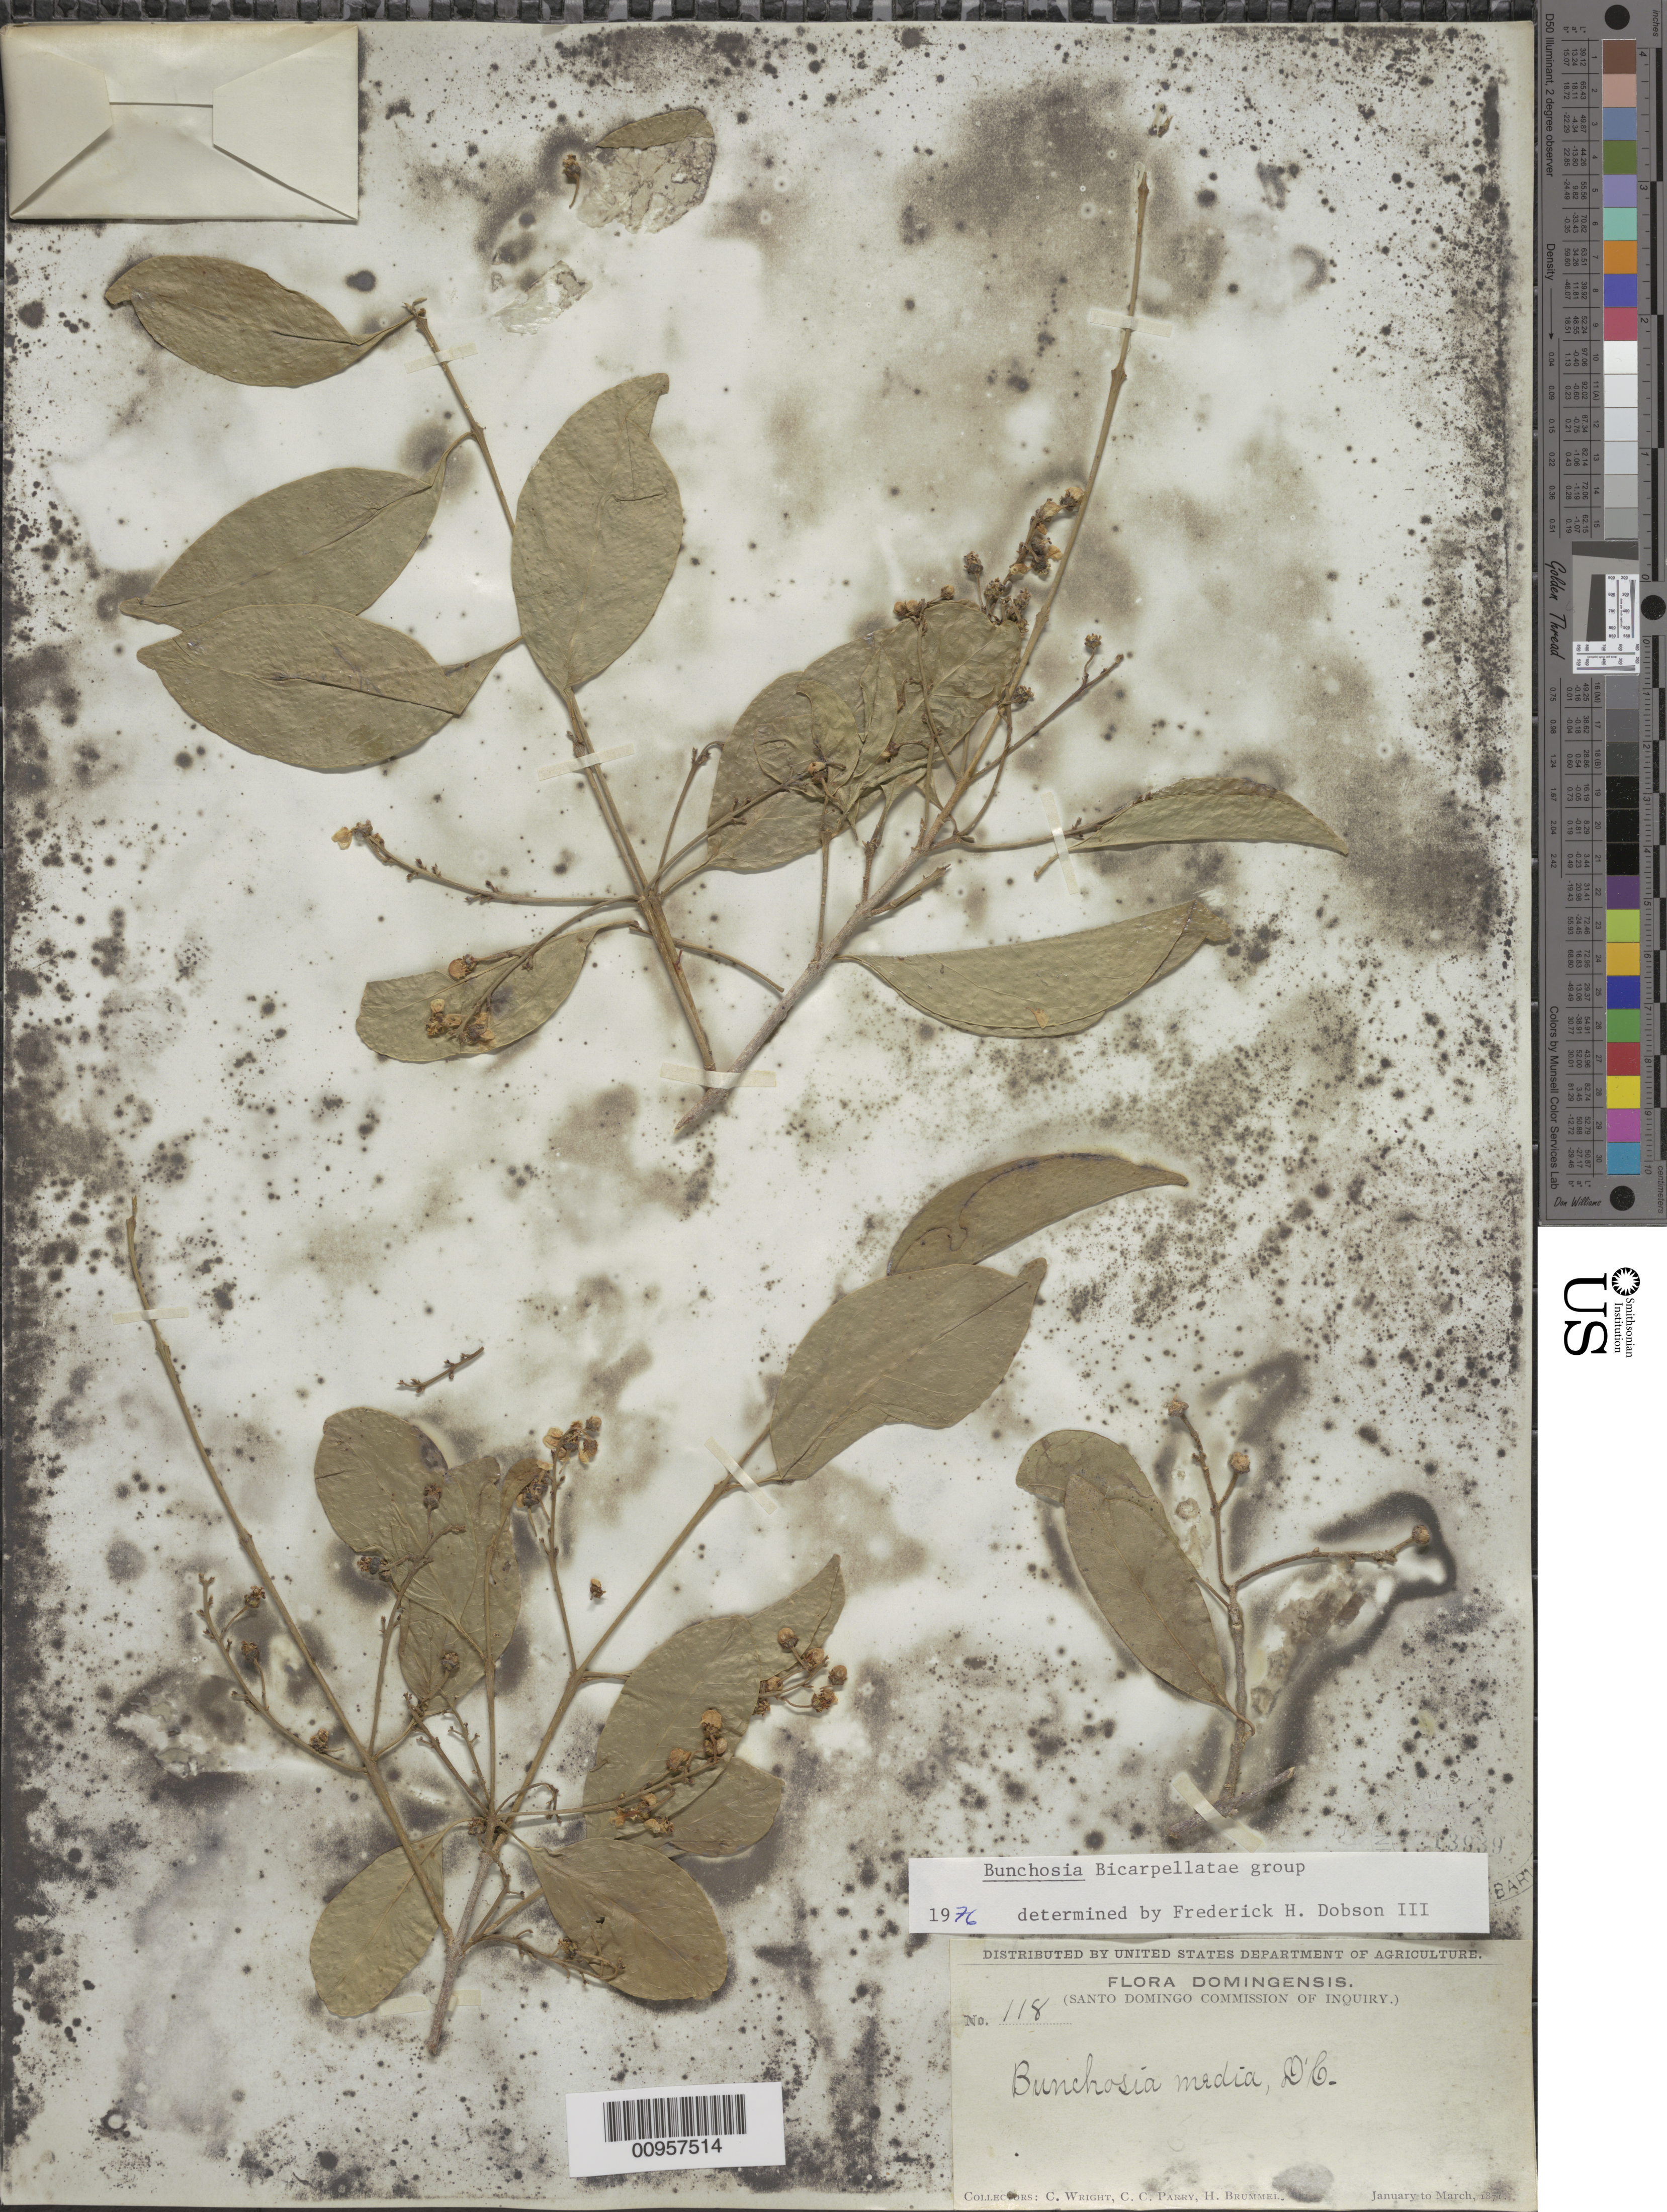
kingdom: Plantae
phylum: Tracheophyta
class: Magnoliopsida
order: Malpighiales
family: Malpighiaceae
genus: Bunchosia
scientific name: Bunchosia glandulosa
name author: (Cav.) DC.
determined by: Dobson, Frederick H.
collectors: C. Wright, C. C. Parry & H. Brummel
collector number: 118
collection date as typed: Jan 1871 to -- Mar 1871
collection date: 1871-01/1871-03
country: Dominican Republic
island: Hispaniola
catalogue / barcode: US 13939